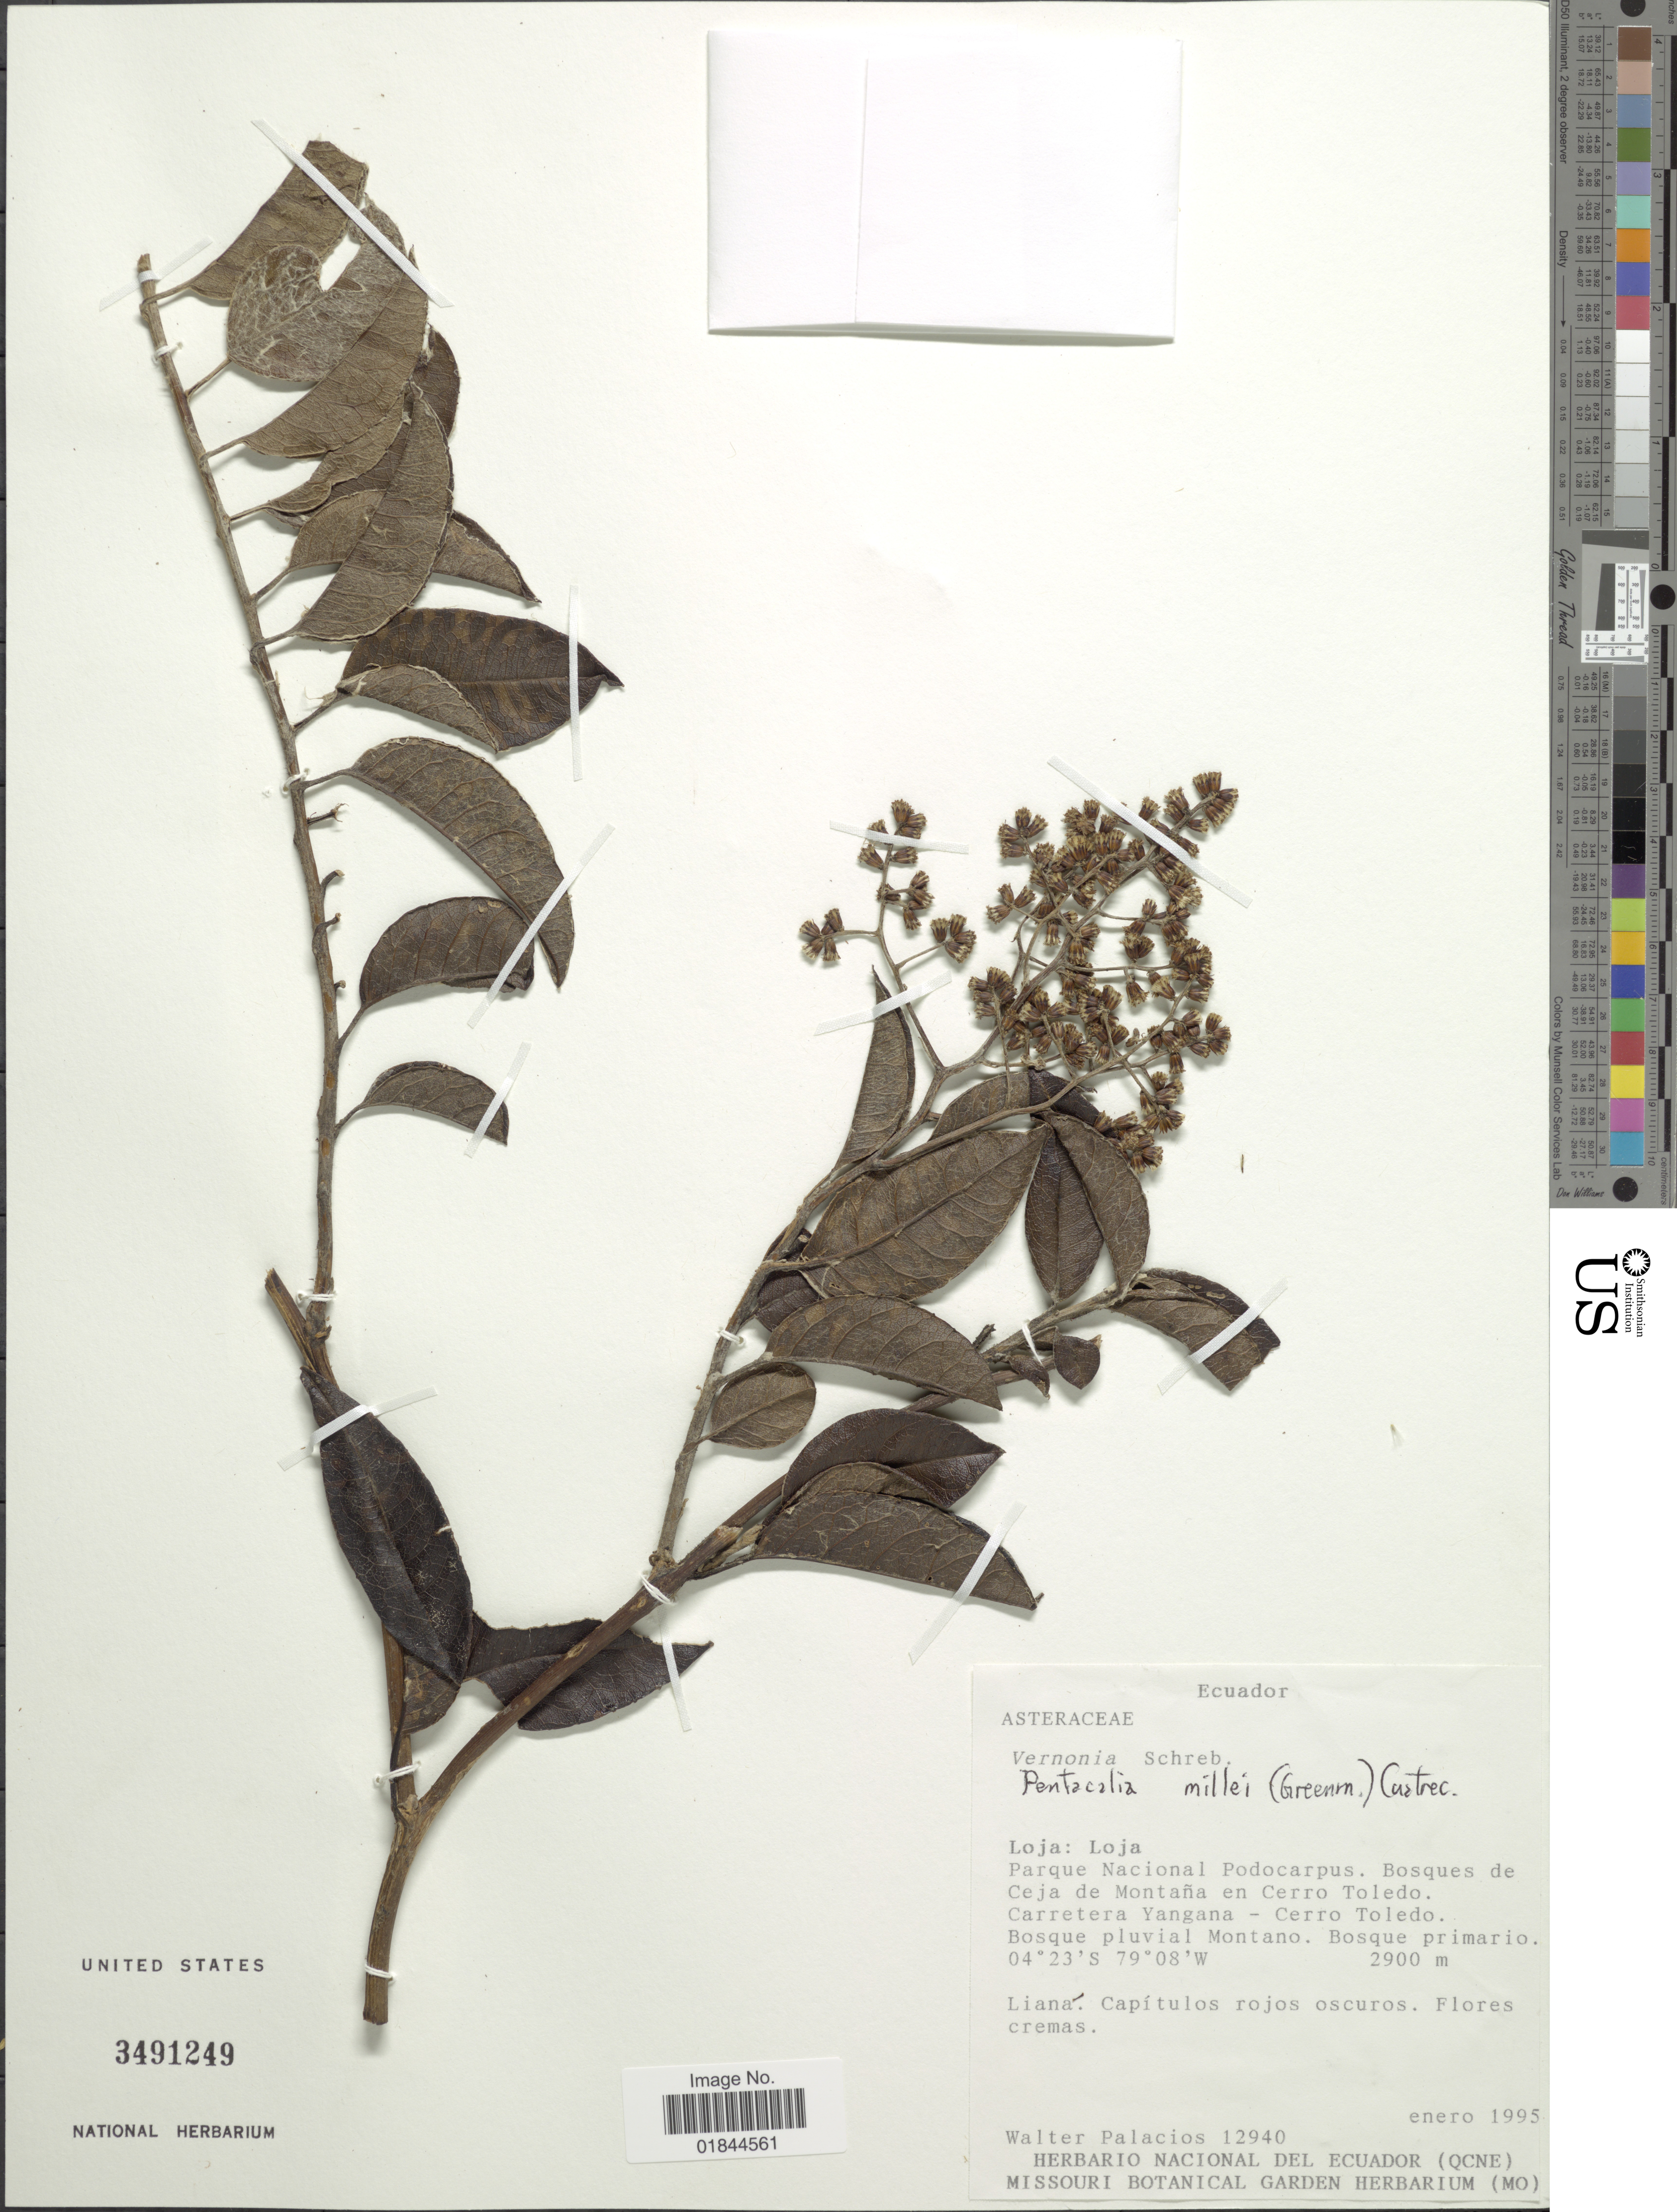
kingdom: Plantae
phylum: Tracheophyta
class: Magnoliopsida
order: Asterales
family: Asteraceae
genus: Pentacalia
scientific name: Pentacalia millei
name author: (Greenm.) Cuatrec.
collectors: W. Palacios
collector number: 12940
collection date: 1995-01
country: Ecuador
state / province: Loja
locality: Loja, Parque Nacional Podocarpus, Bosques de Ceja de Montaña en Cerro Toledo. Carretera Yangana - Cerro Toledo.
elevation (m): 2900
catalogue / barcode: US 3491249